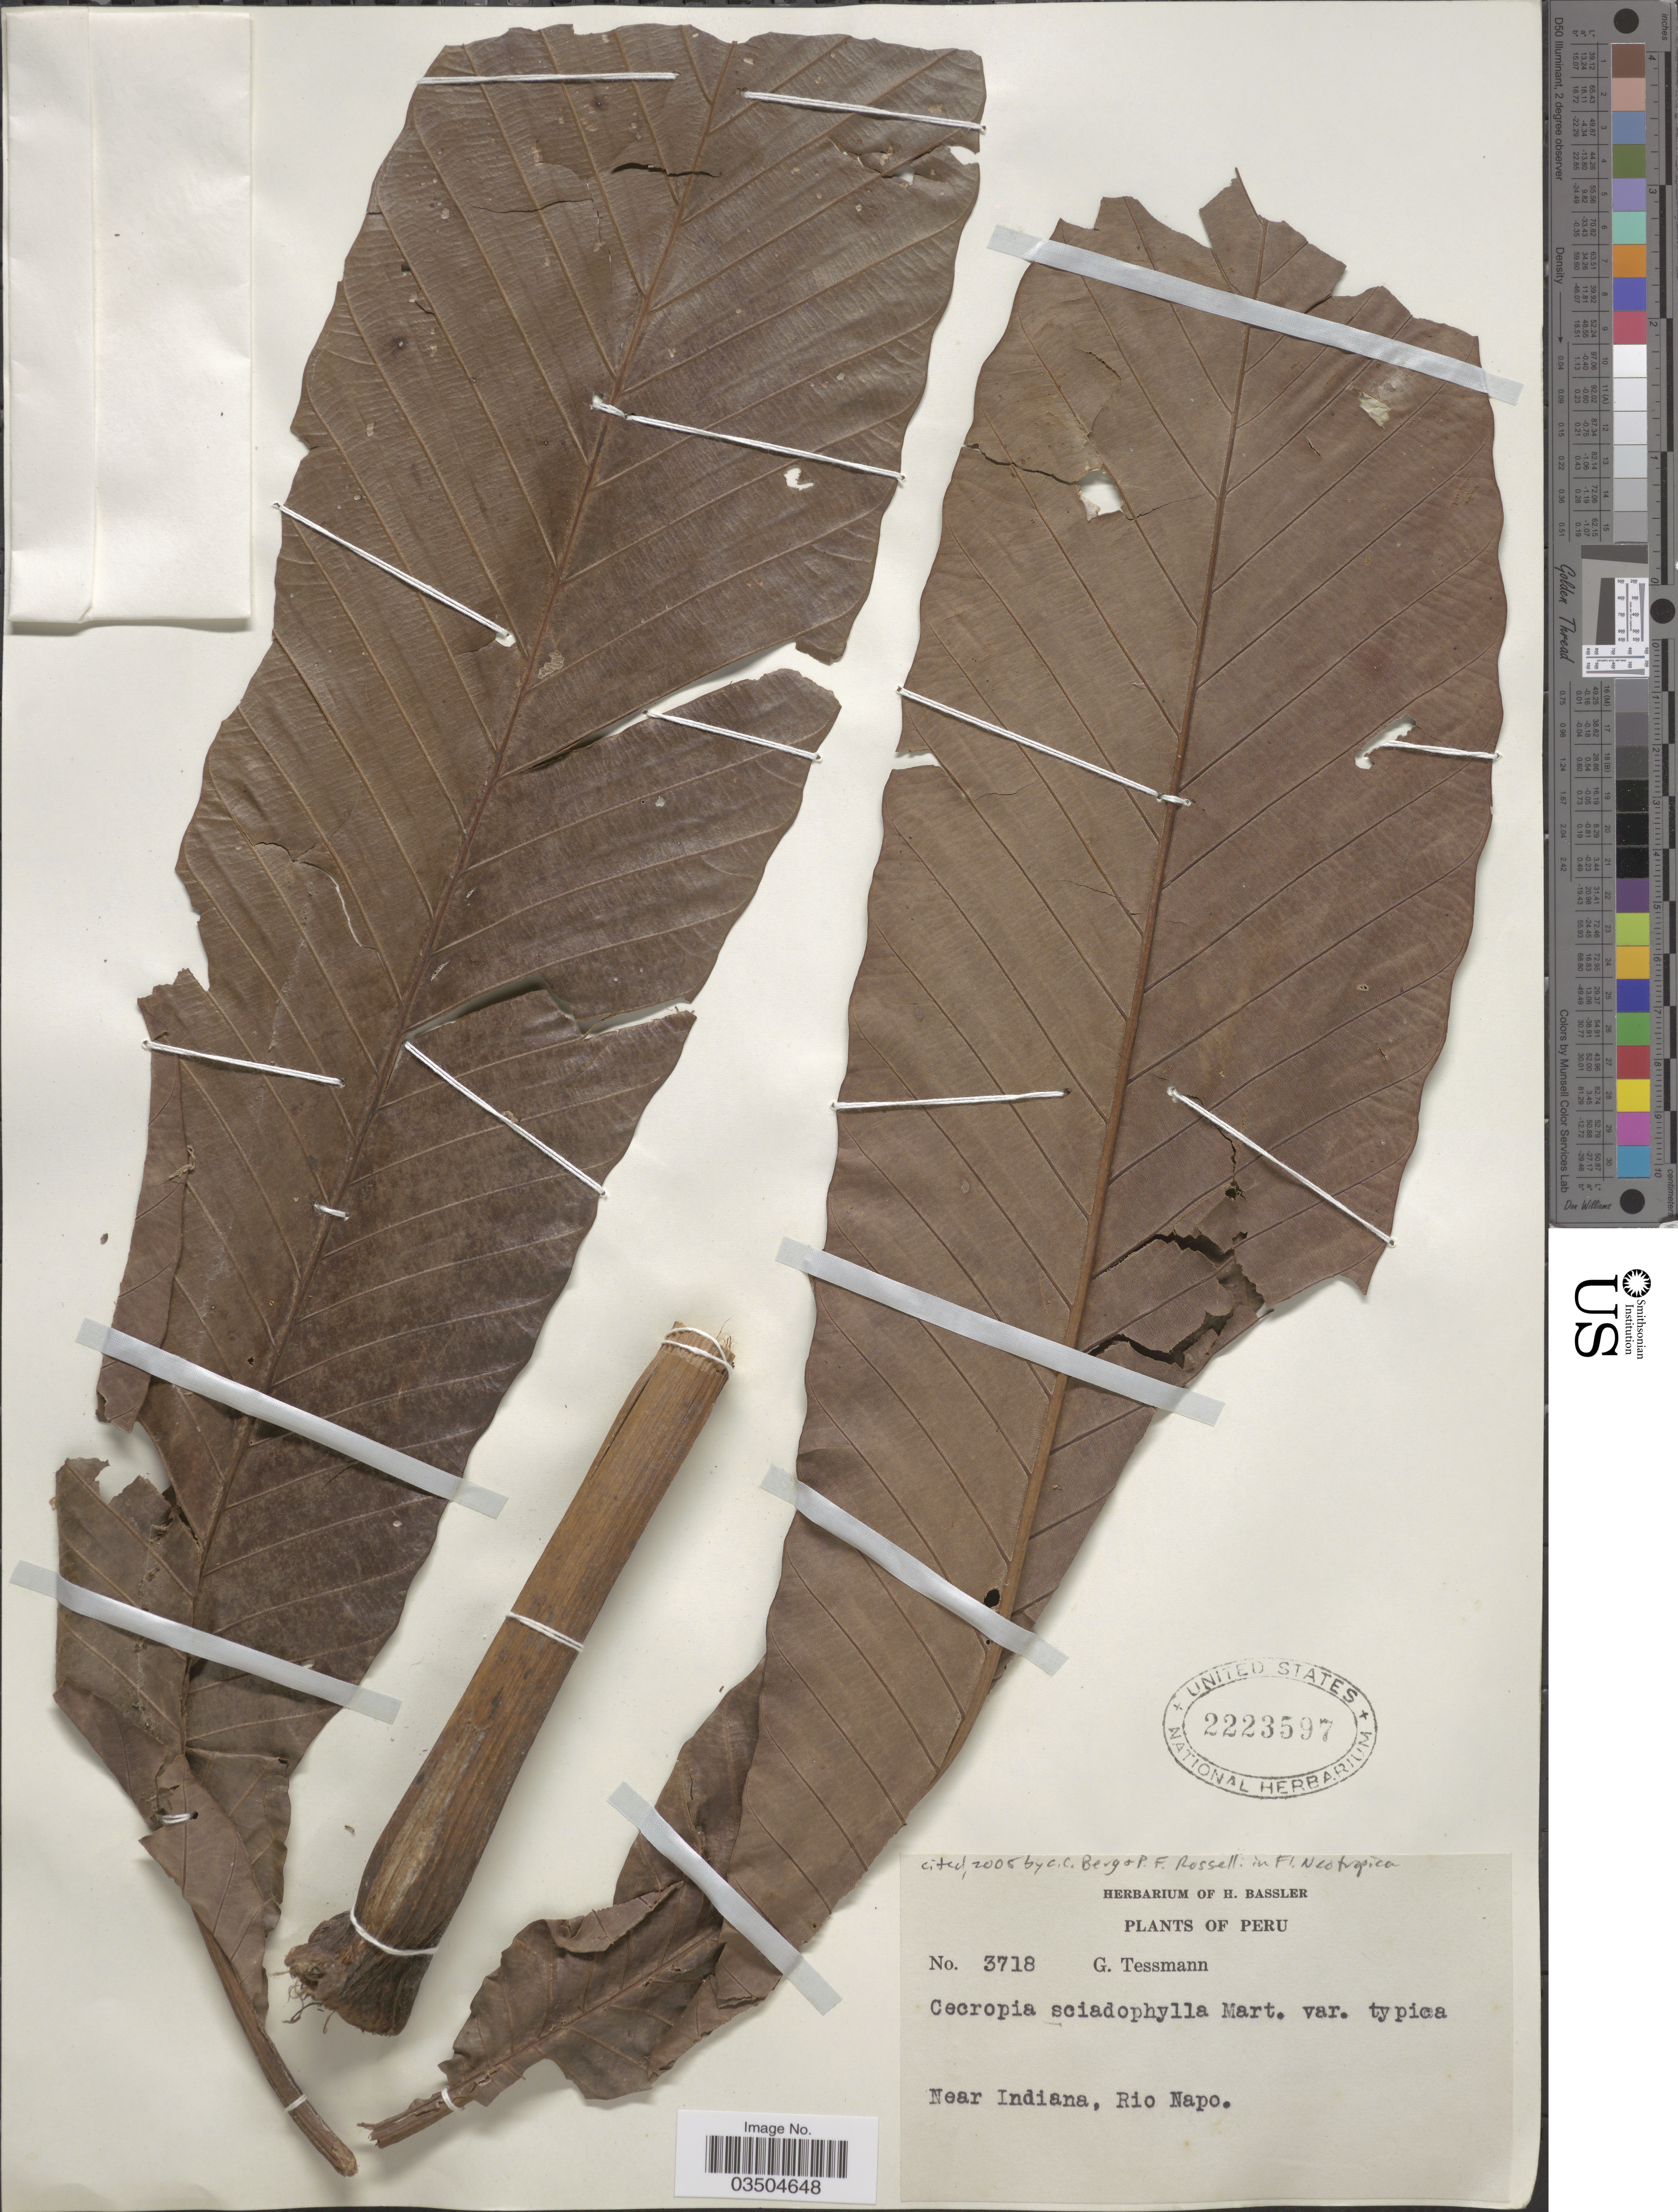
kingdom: Plantae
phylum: Tracheophyta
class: Magnoliopsida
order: Rosales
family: Urticaceae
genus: Cecropia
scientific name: Cecropia sciadophylla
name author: Mart.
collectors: G. Tessmann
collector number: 3718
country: Peru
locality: Near Indiana, Rio Napo.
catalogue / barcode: US 2223597